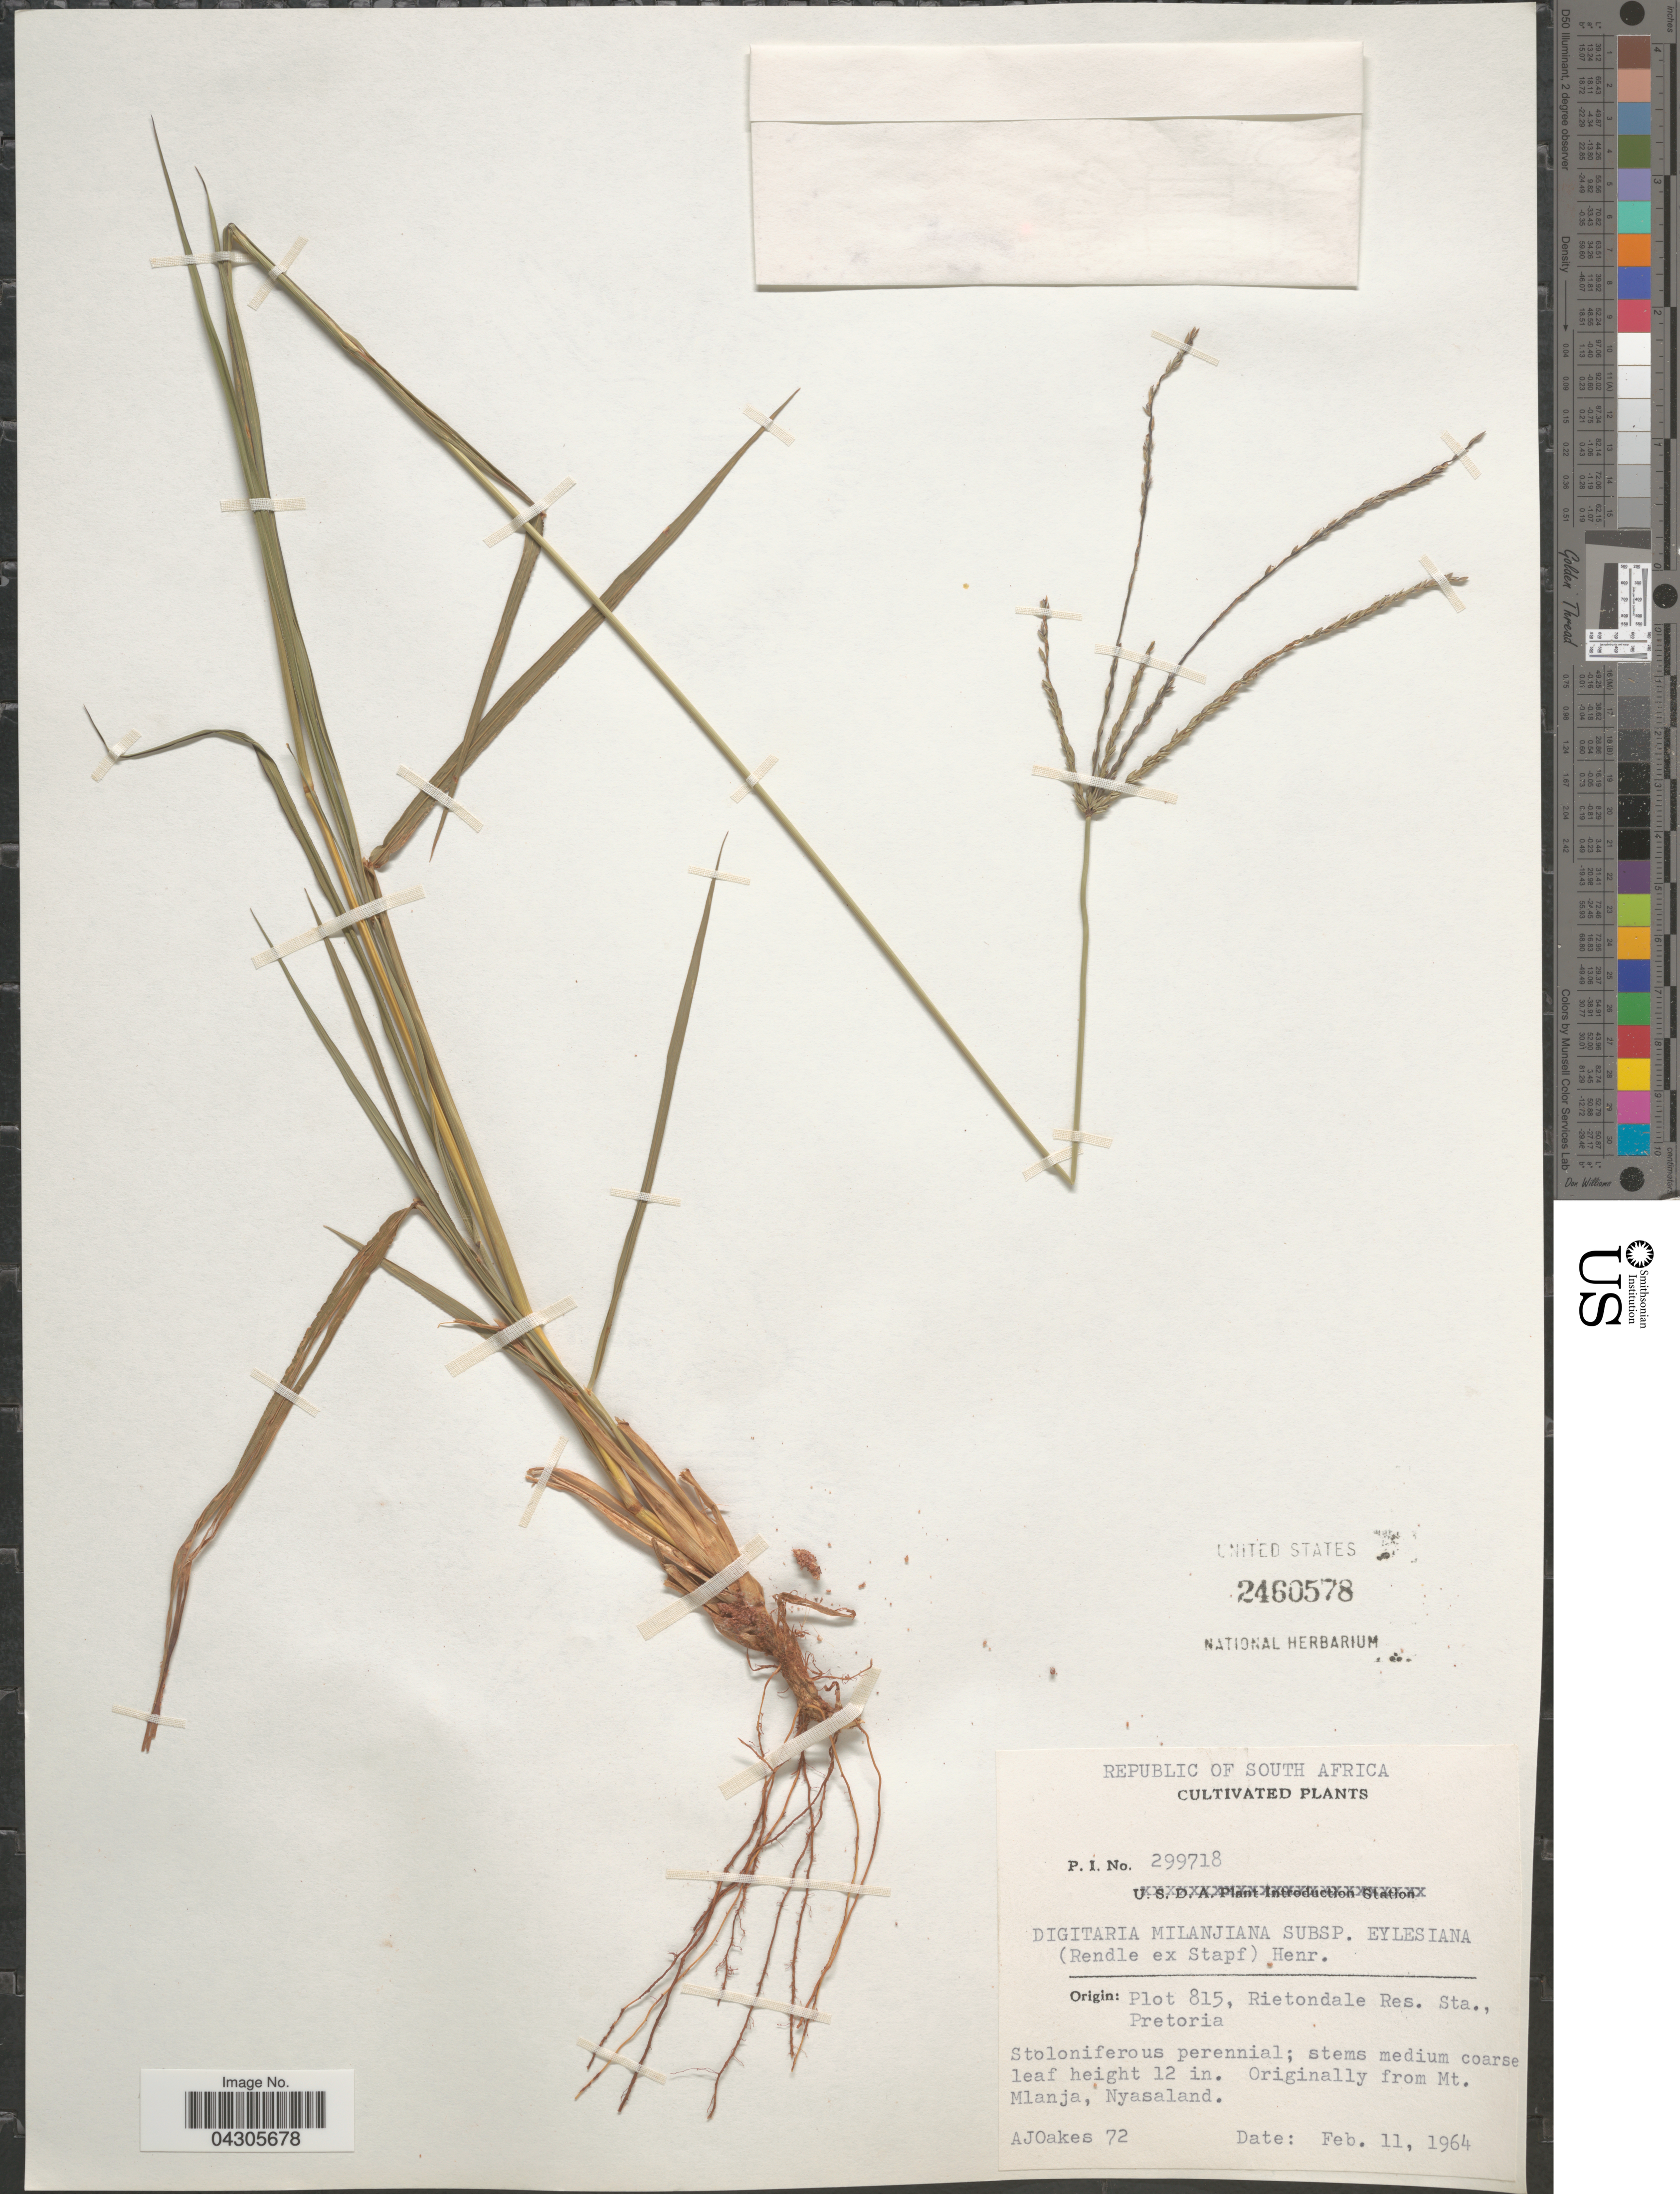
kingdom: Plantae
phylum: Tracheophyta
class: Liliopsida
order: Poales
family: Poaceae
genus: Digitaria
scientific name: Digitaria milanjiana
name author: (Rendle) Stapf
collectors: A. Oakes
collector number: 72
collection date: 1964-02-11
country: South Africa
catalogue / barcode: US 2460578